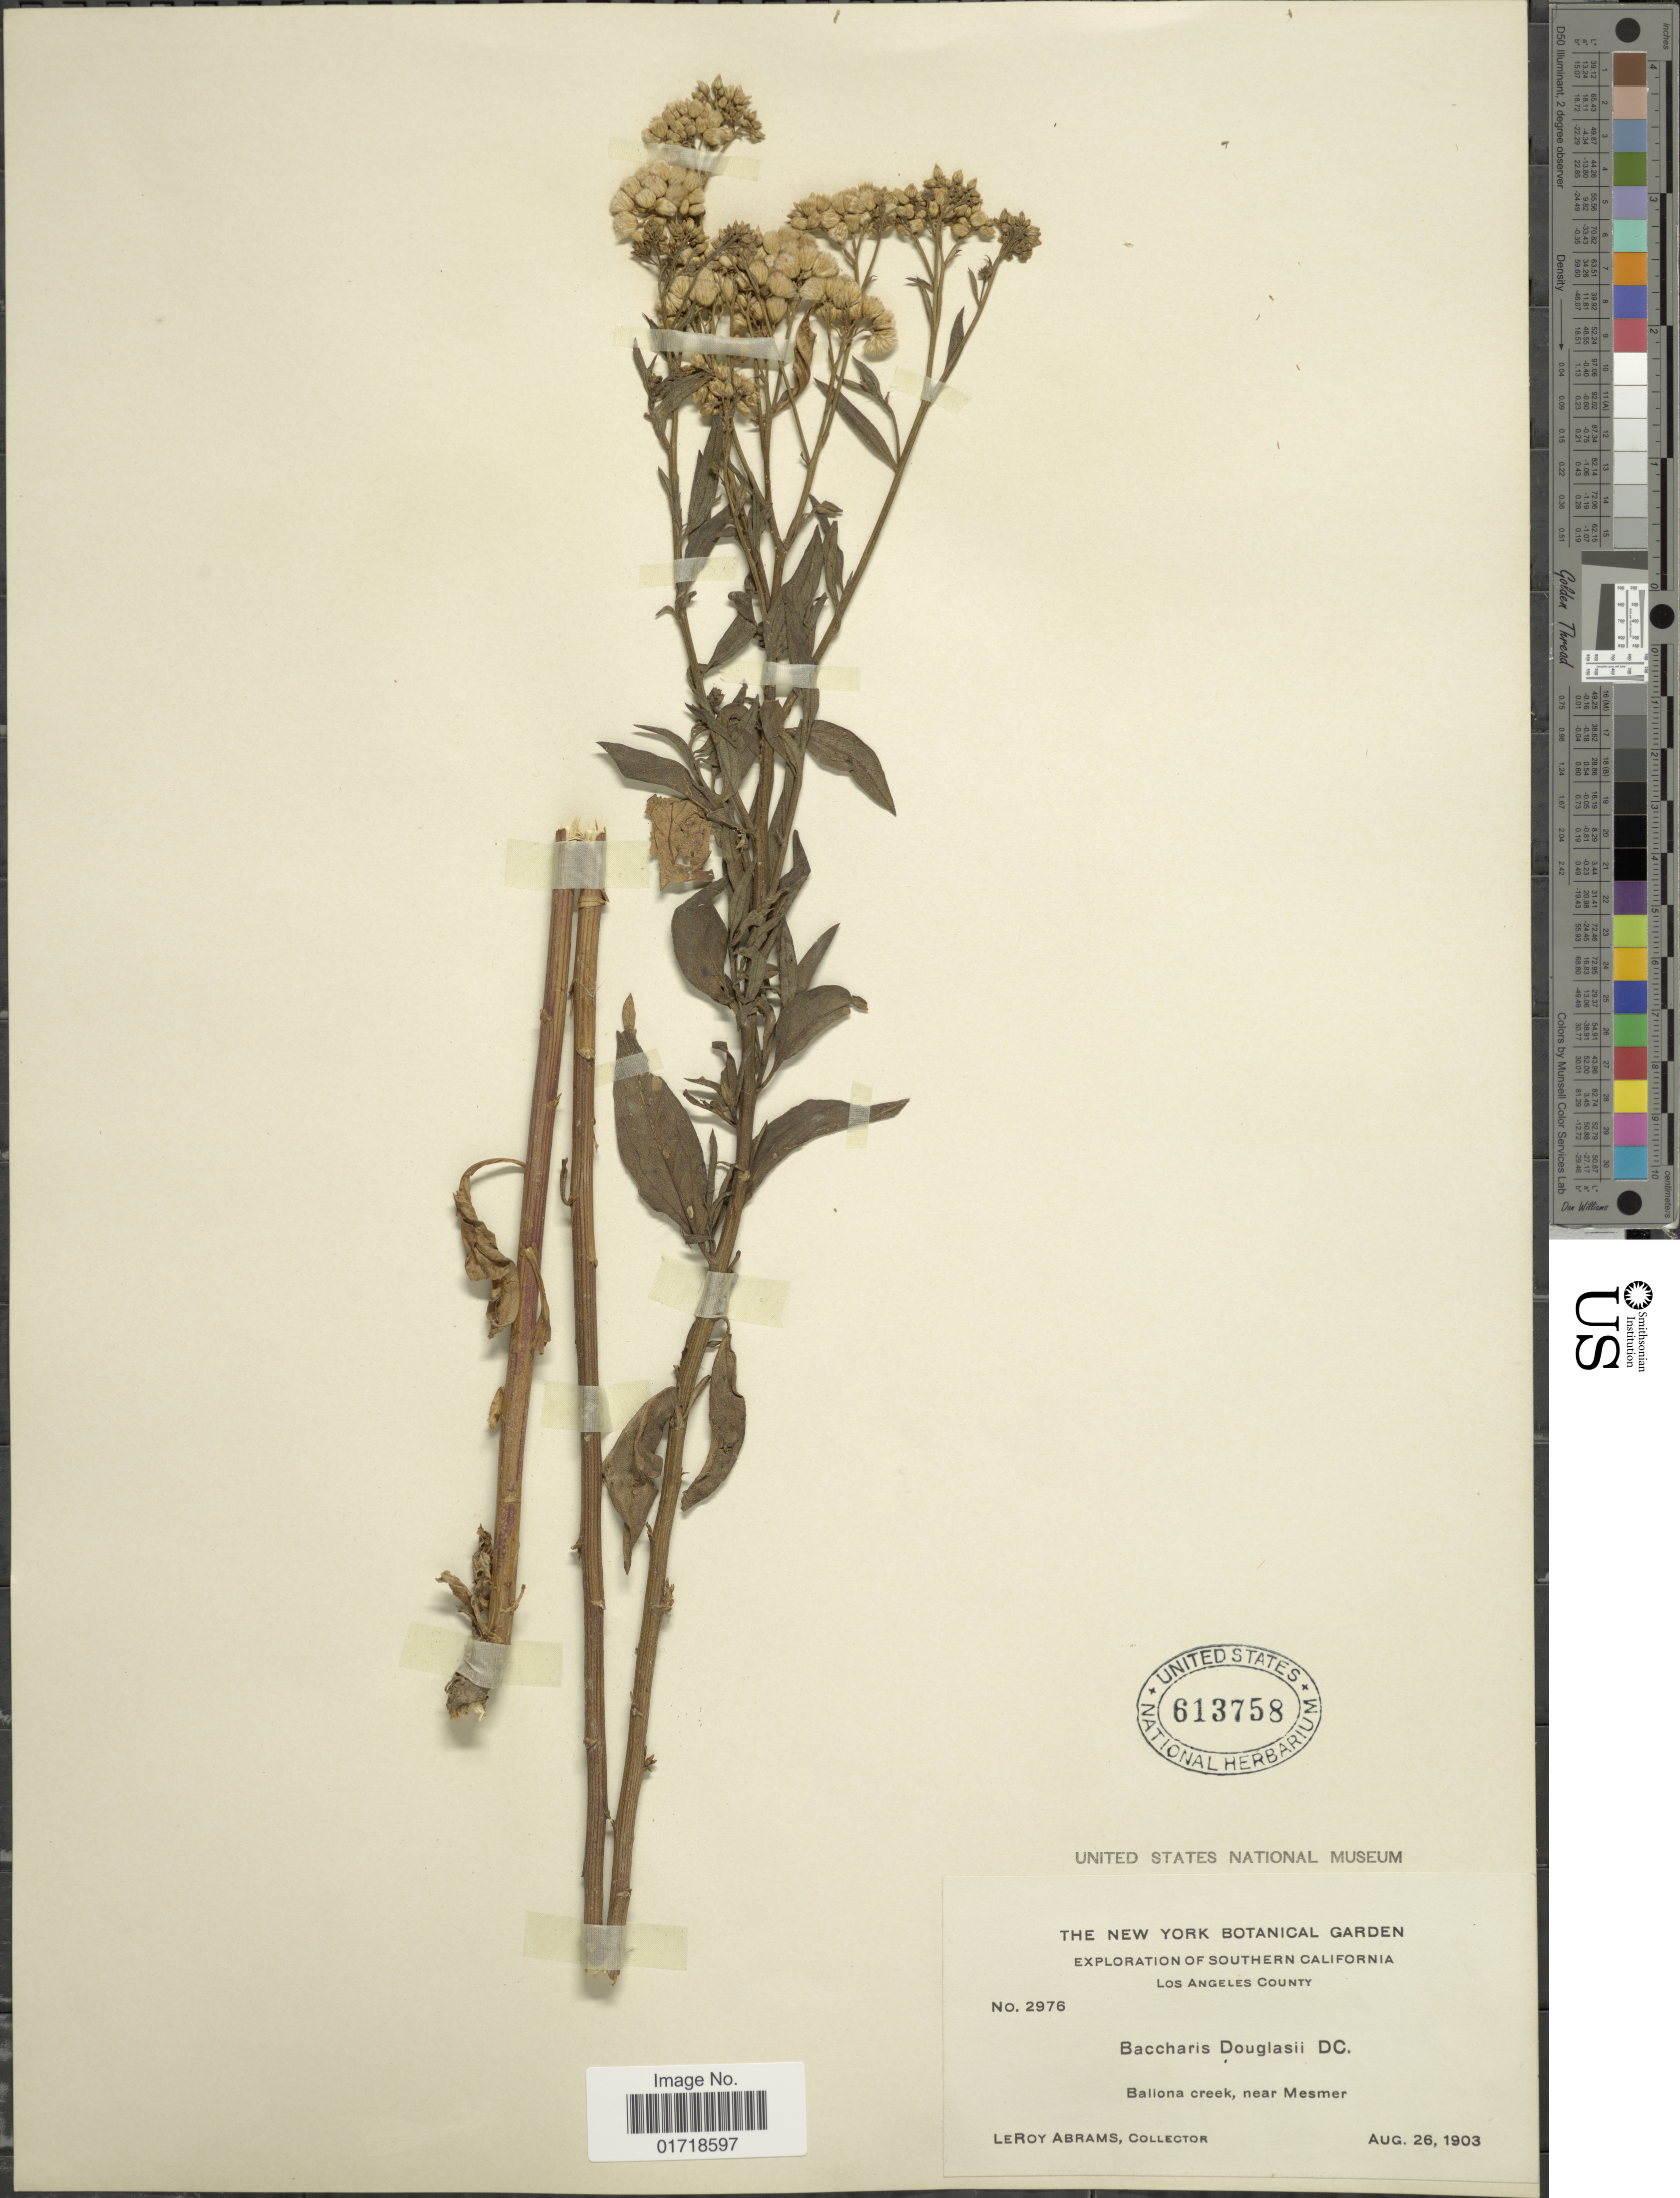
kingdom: Plantae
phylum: Tracheophyta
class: Magnoliopsida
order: Asterales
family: Asteraceae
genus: Baccharis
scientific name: Baccharis douglasii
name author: DC.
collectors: L. Abrams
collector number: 2976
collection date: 1903-08-26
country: United States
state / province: California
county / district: Los Angeles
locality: Southern California, Los Angeles County, Ballona creek, near Mesmer.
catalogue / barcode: US 613758